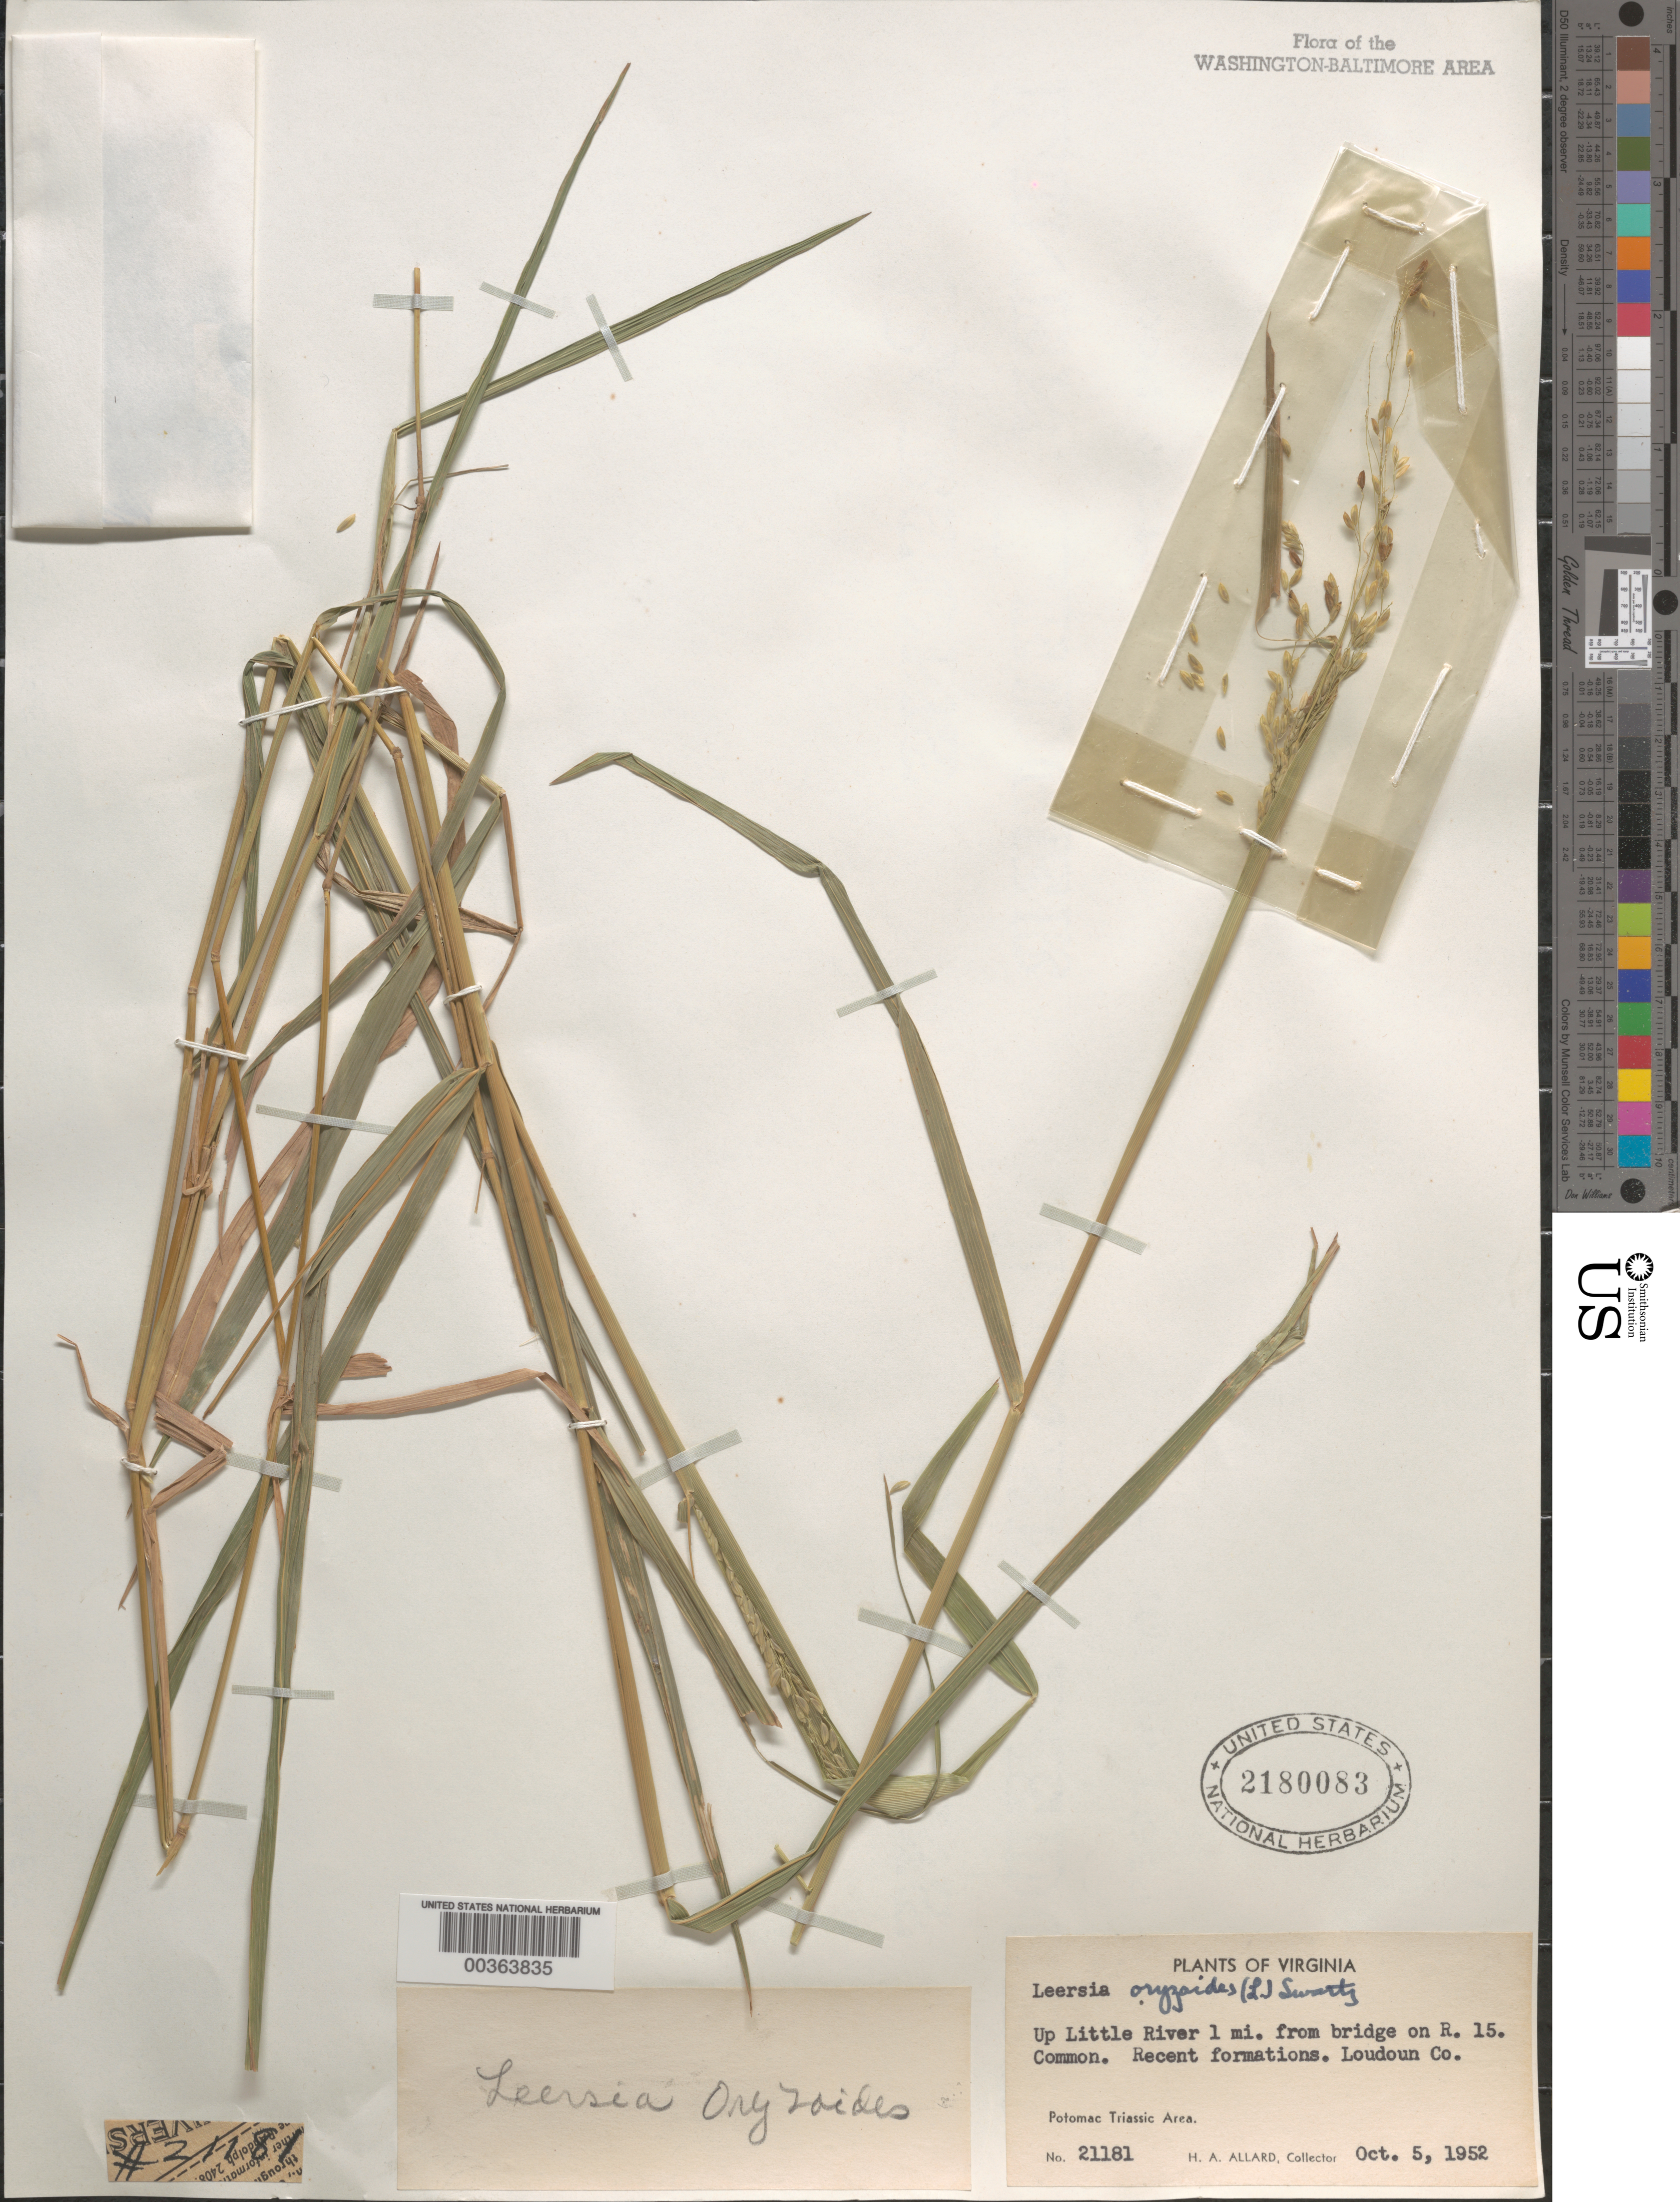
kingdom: Plantae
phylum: Tracheophyta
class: Liliopsida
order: Poales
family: Poaceae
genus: Leersia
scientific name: Leersia oryzoides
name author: (L.) Sw.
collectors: H. A. Allard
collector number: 21181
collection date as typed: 05 Oct 1952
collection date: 1952-10-05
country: United States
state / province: Virginia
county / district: Loudoun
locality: Upstream from Route 15 on Little River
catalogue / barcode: US 2180083